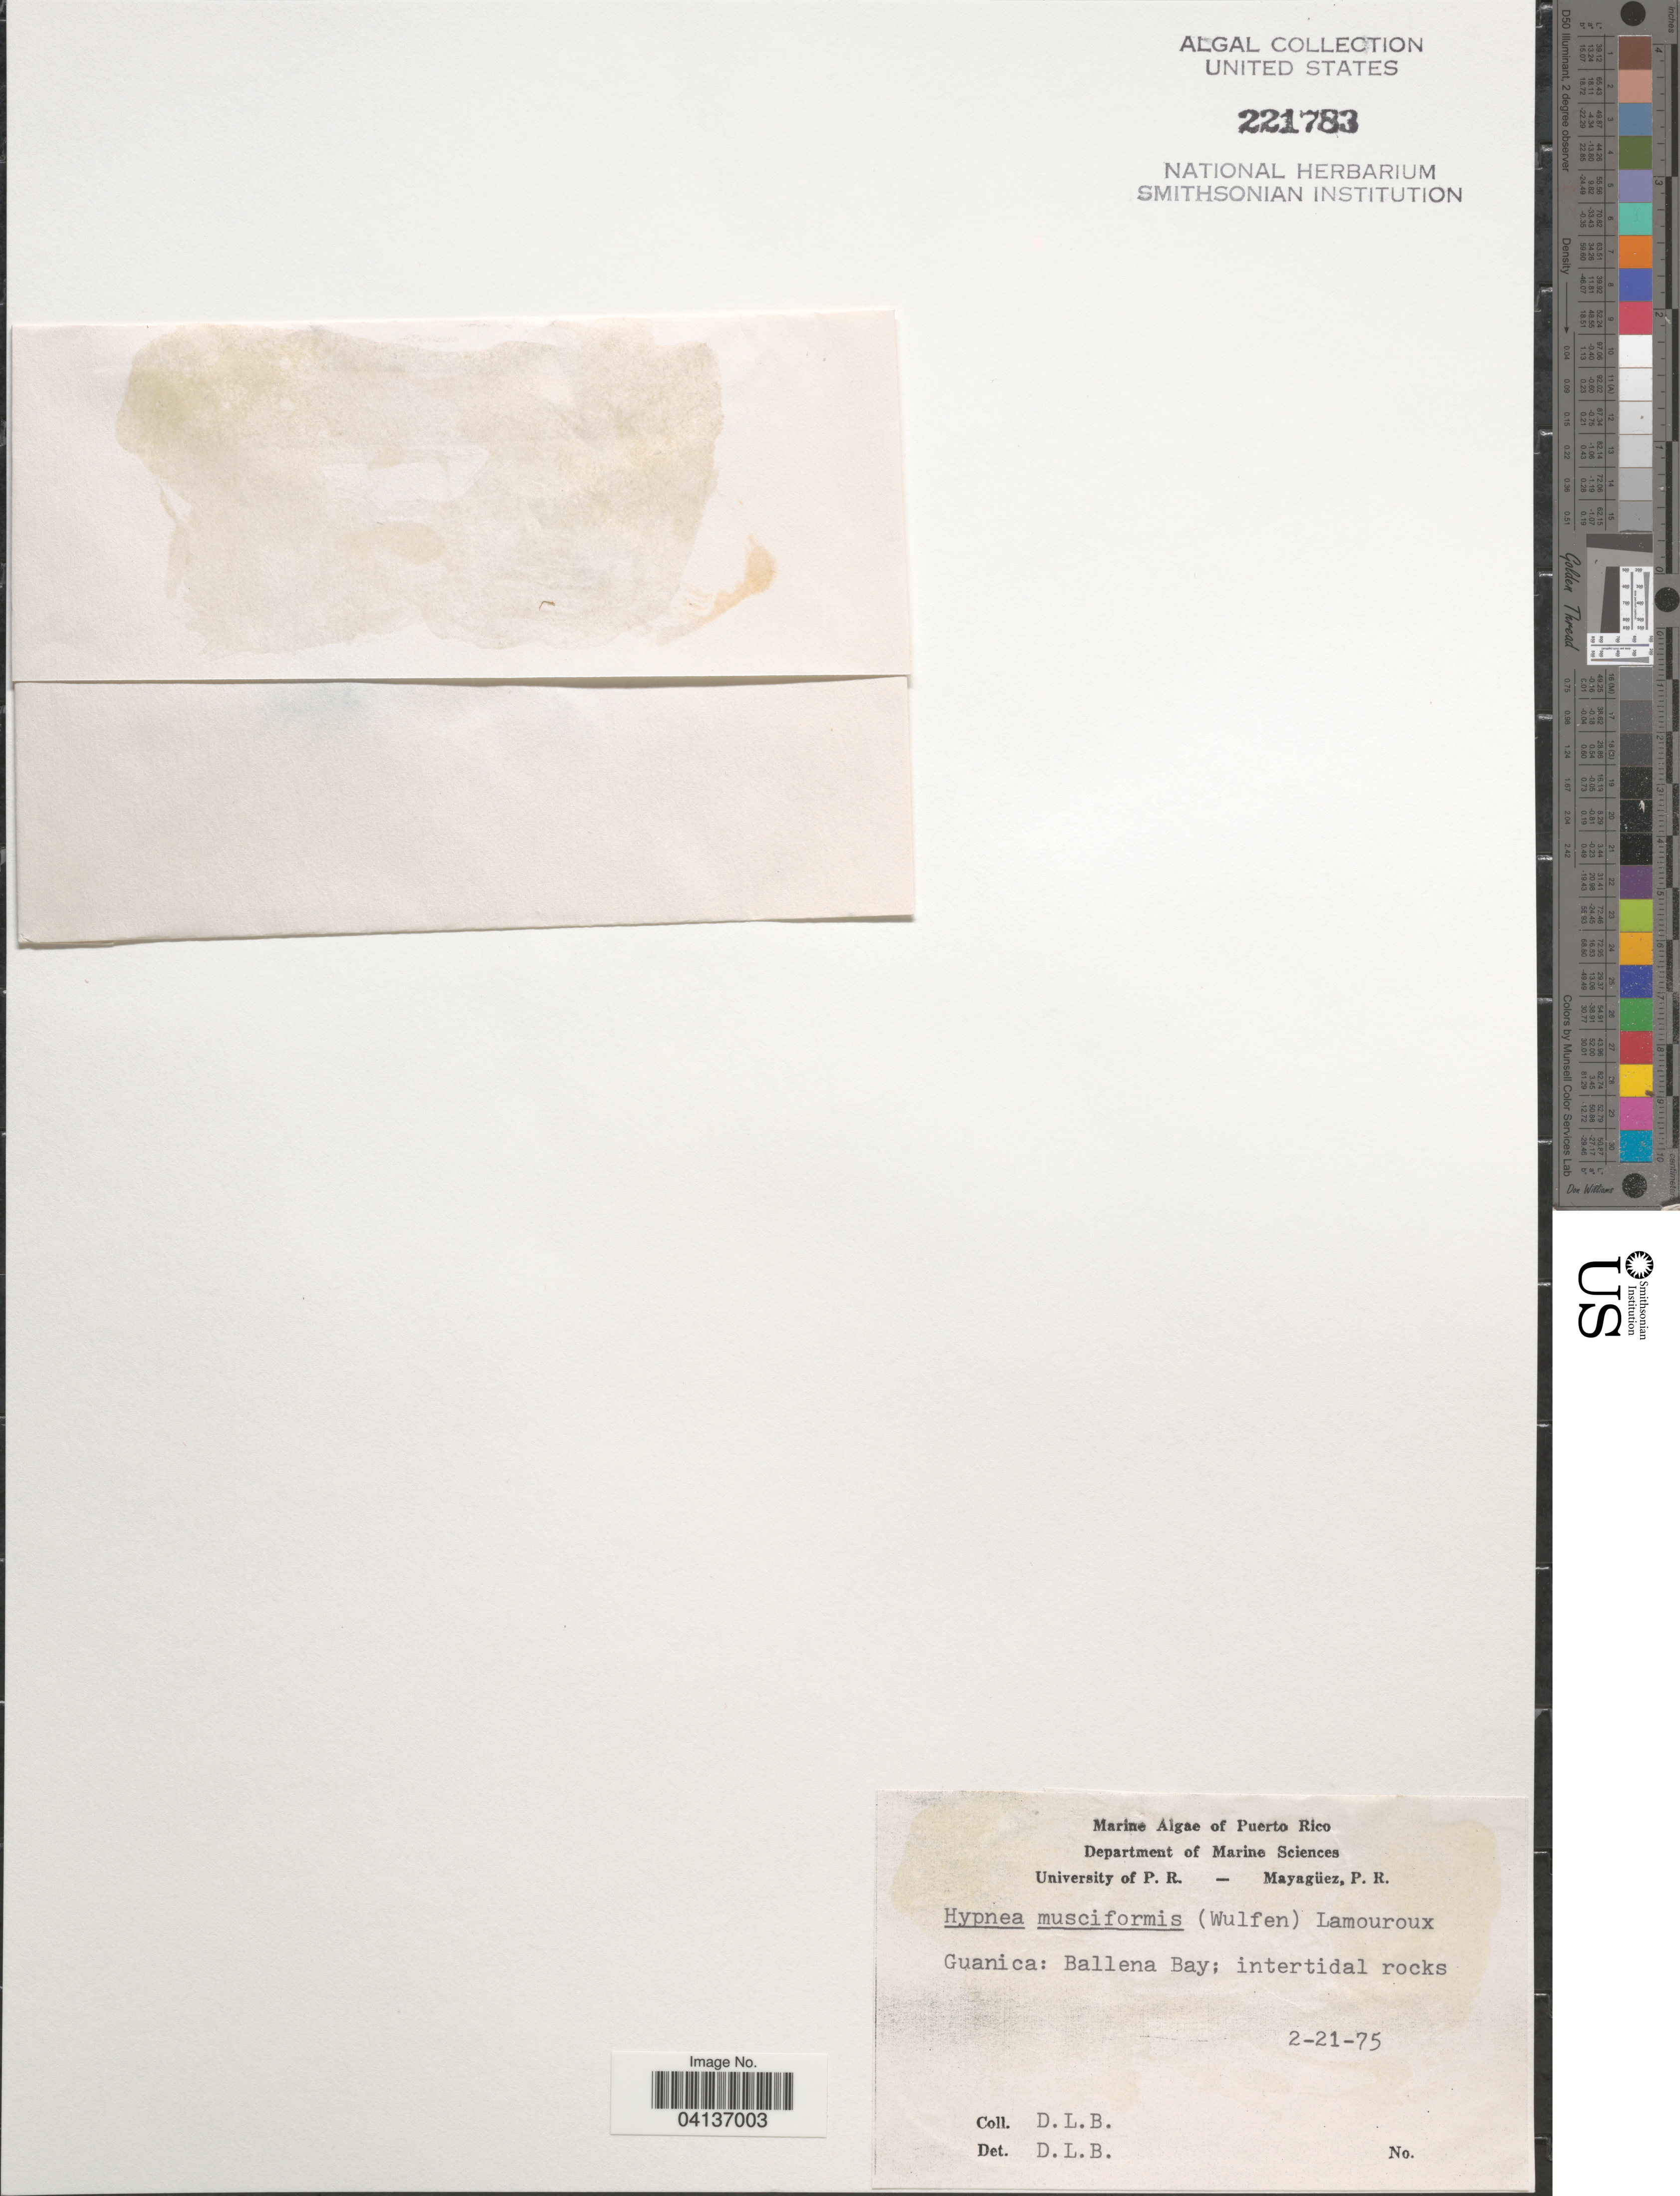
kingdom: Plantae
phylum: Rhodophyta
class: Florideophyceae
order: Gigartinales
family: Cystocloniaceae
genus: Hypnea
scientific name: Hypnea musciformis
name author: (Wulfen) J.V.Lamouroux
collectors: D. L. B.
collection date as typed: Transcribed d/m/y: 21/2/75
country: Puerto Rico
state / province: Guánica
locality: Ballena Bay.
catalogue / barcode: US 221783